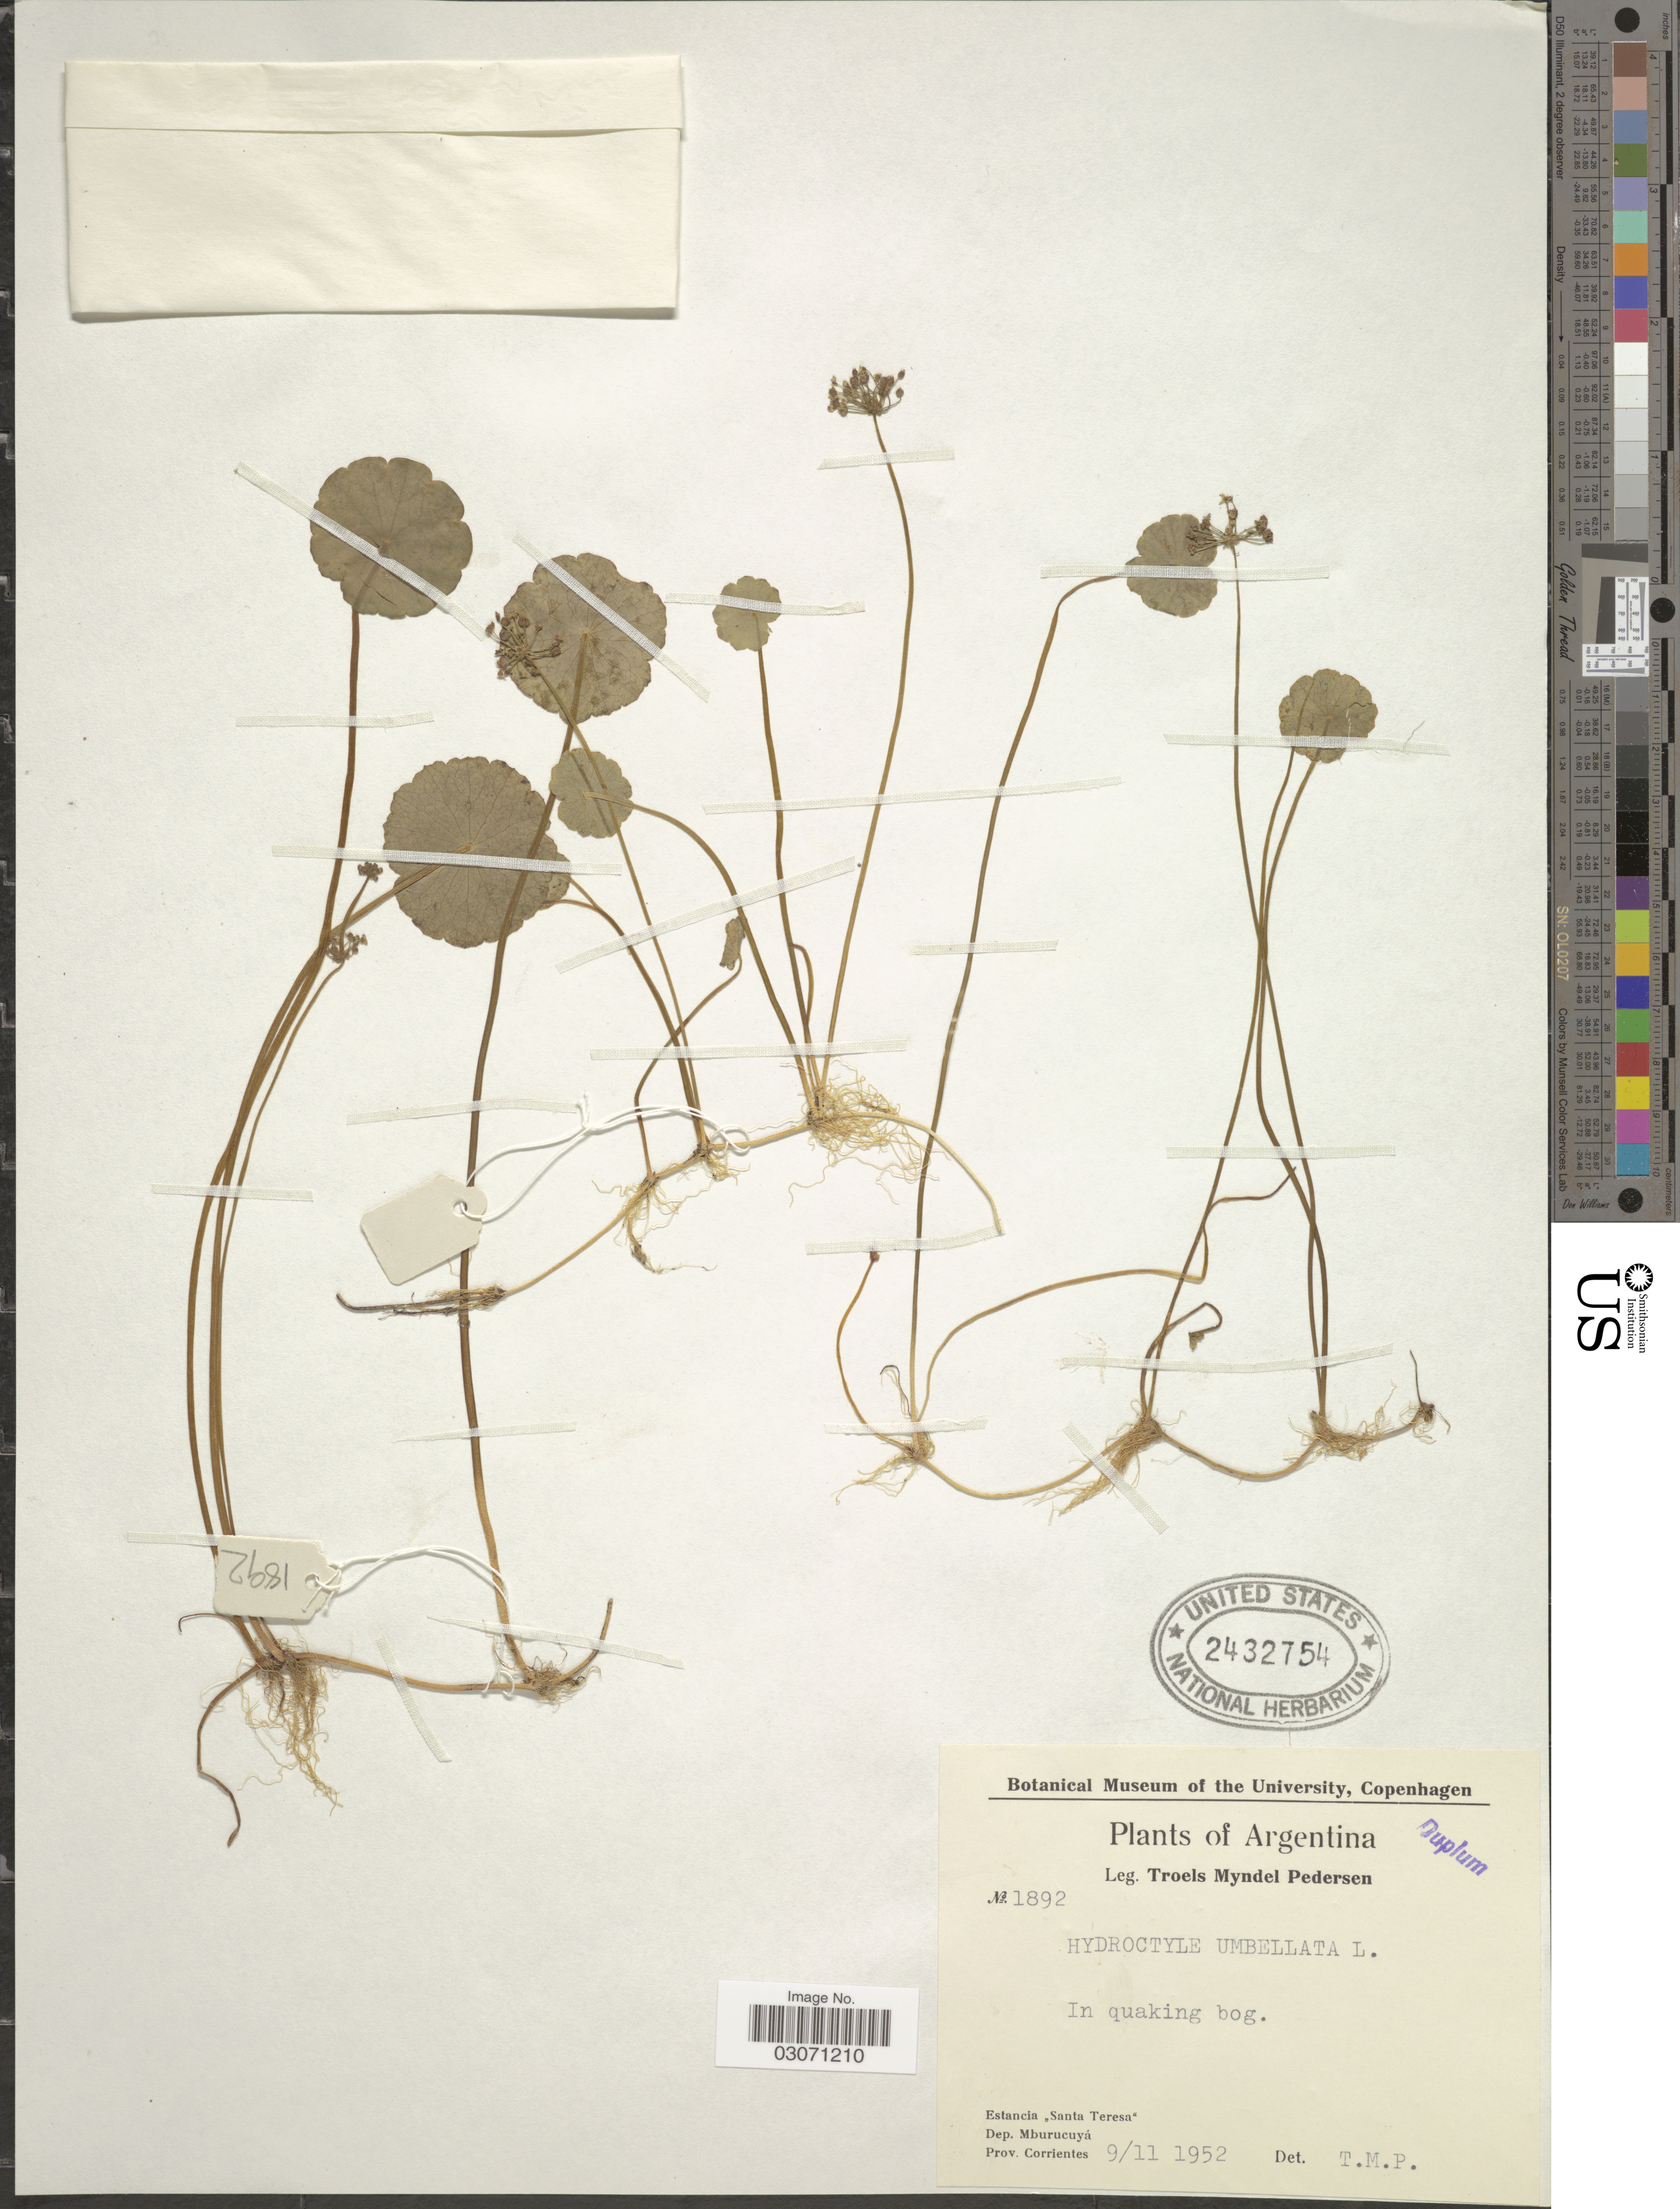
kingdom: Plantae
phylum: Tracheophyta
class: Magnoliopsida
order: Apiales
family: Araliaceae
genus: Hydrocotyle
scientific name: Hydrocotyle umbellata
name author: L.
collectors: T. Pederson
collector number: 1892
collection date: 1952-11-09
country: Argentina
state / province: Corrientes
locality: In quaking bog. Estancia "Santa Teresa" Dep. Mburucuyá.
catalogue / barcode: US 2432754